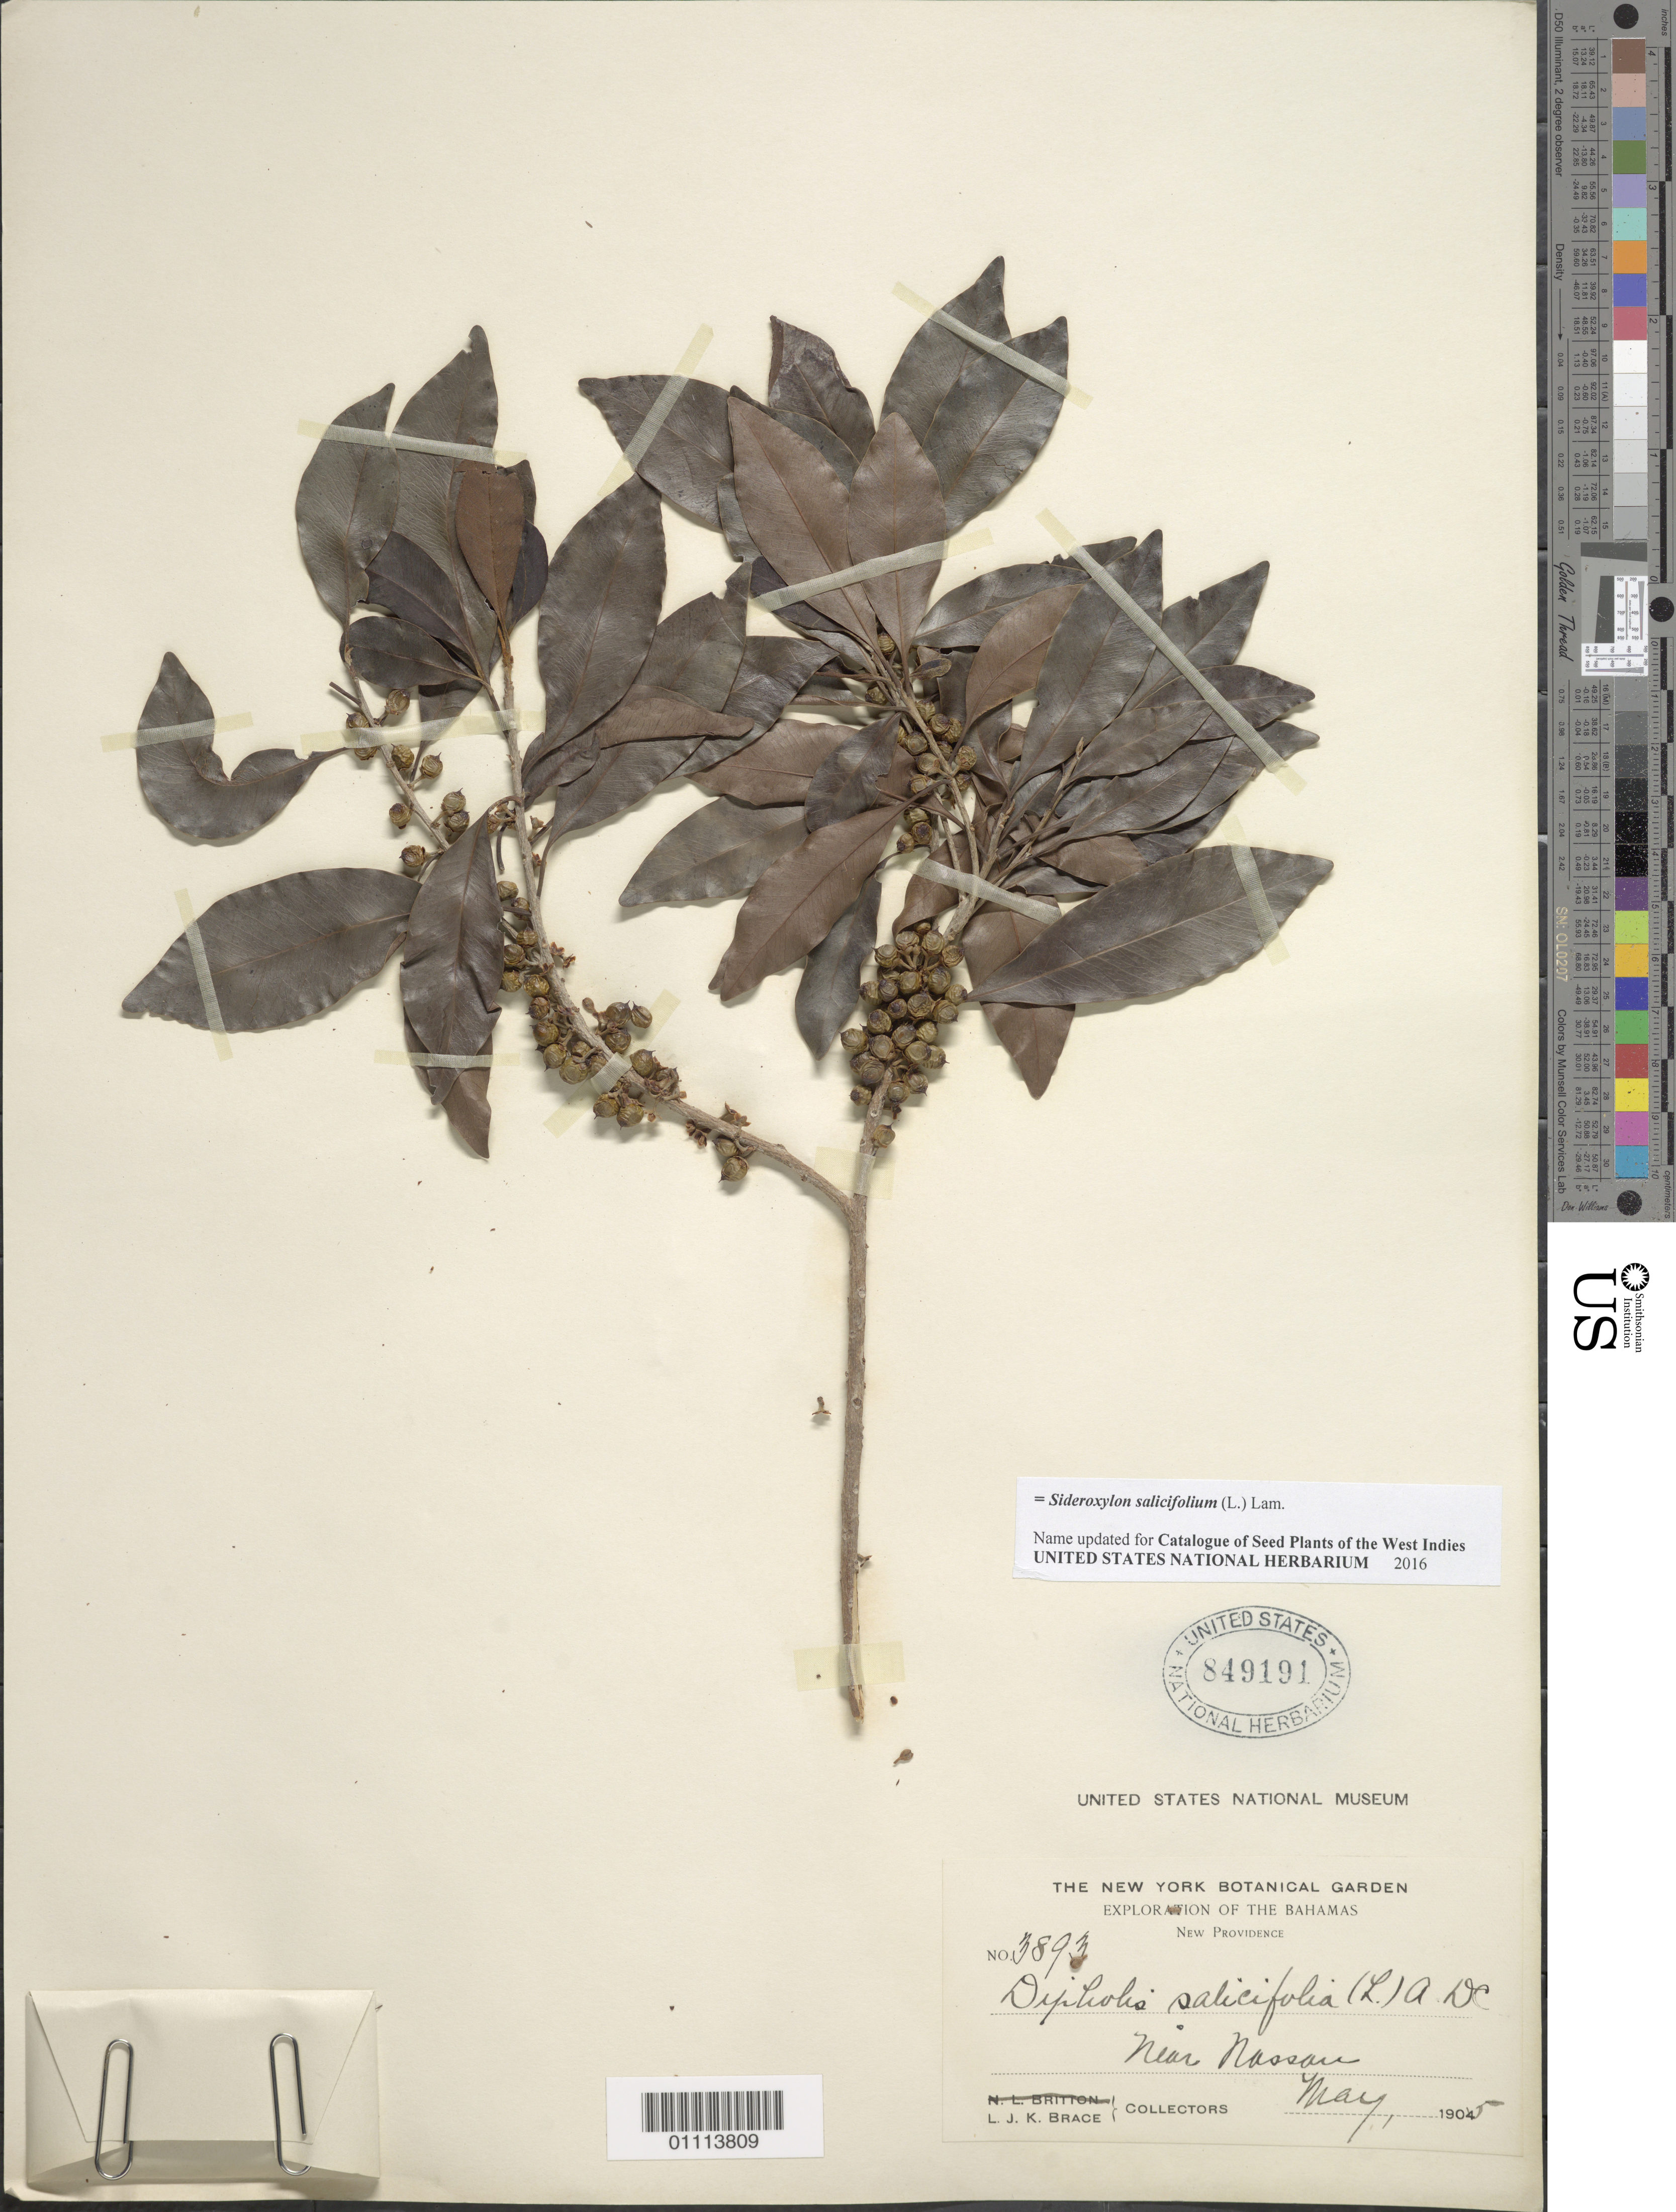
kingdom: Plantae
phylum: Tracheophyta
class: Magnoliopsida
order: Ericales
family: Sapotaceae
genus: Dipholis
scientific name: Dipholis salicifolia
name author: (L.) A. DC.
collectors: L. J. K. Brace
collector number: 3893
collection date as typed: May 1905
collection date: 1905-05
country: Bahamas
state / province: New Providence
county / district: Nassau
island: New Providence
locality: Near Nassau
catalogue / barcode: US 849191